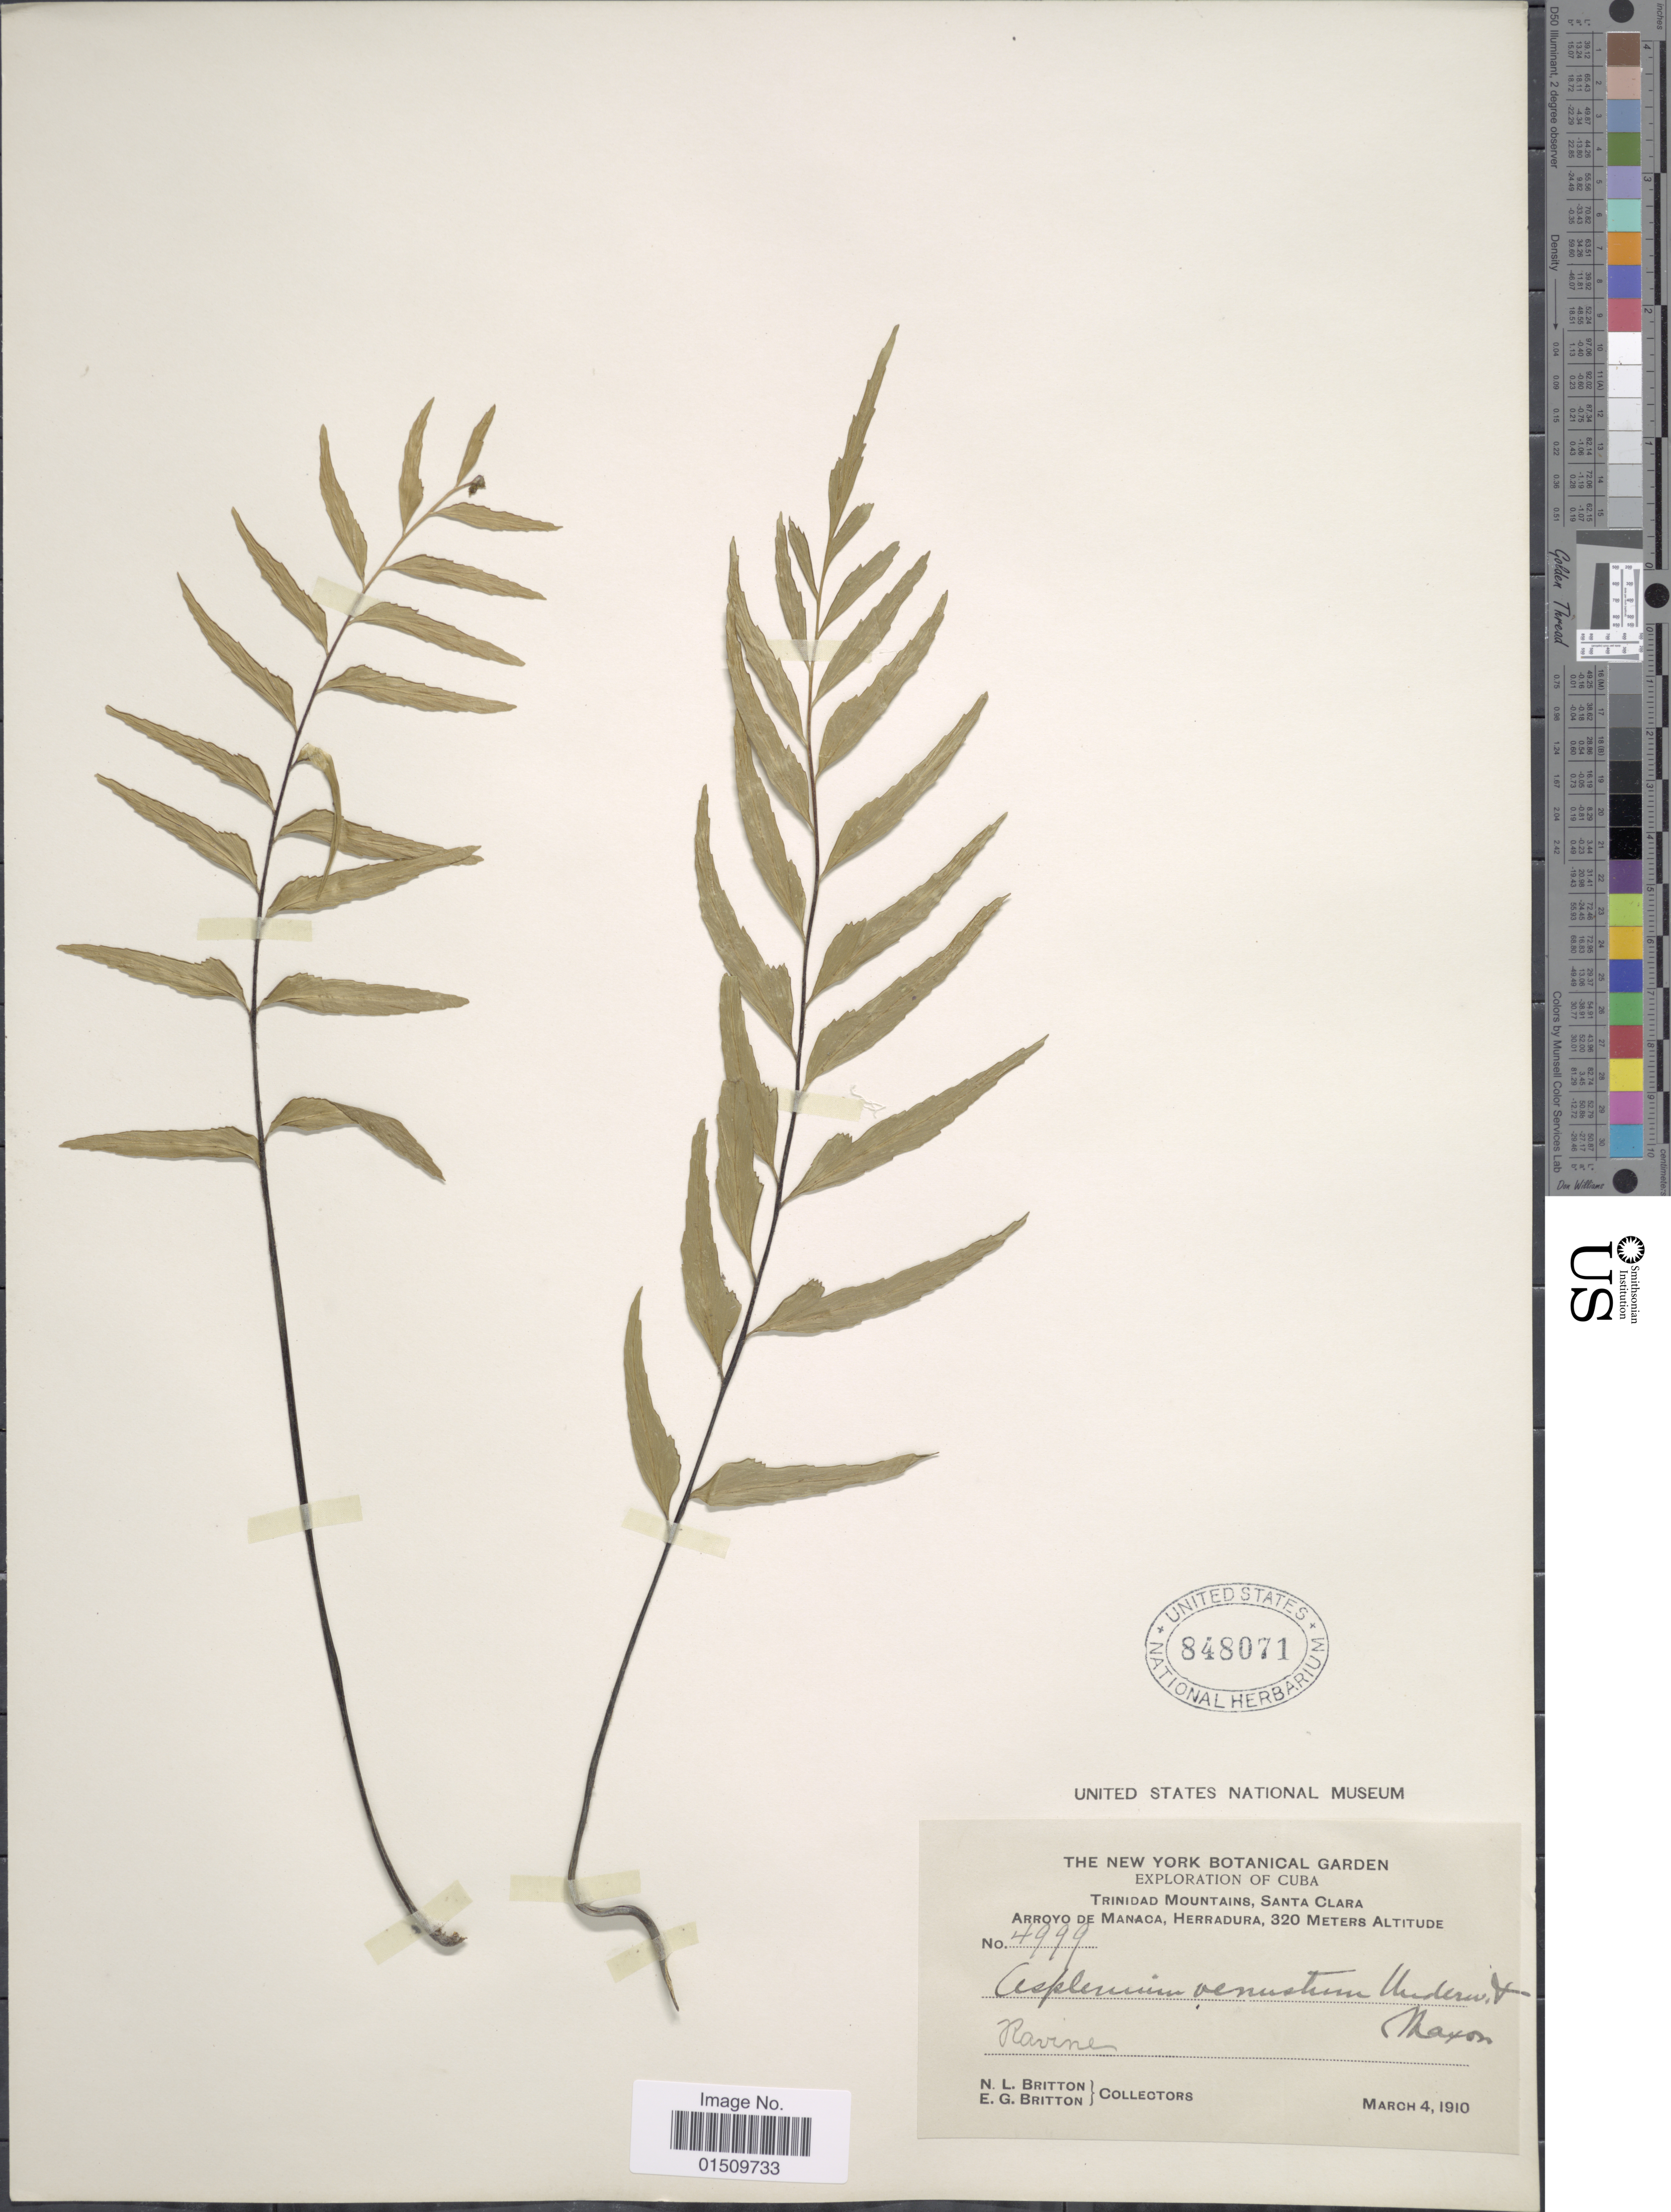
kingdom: Plantae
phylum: Tracheophyta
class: Polypodiopsida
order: Polypodiales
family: Aspleniaceae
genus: Asplenium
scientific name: Asplenium venustum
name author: Underw. & Maxon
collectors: N. Britton & E. G. Britton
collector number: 4999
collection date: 1910-03-04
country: Cuba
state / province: Las Villas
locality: Cuba, Trinidad Mountains, Santa Clara, Arroyo de Manaca, Herradura.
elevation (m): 320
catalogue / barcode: US 848071